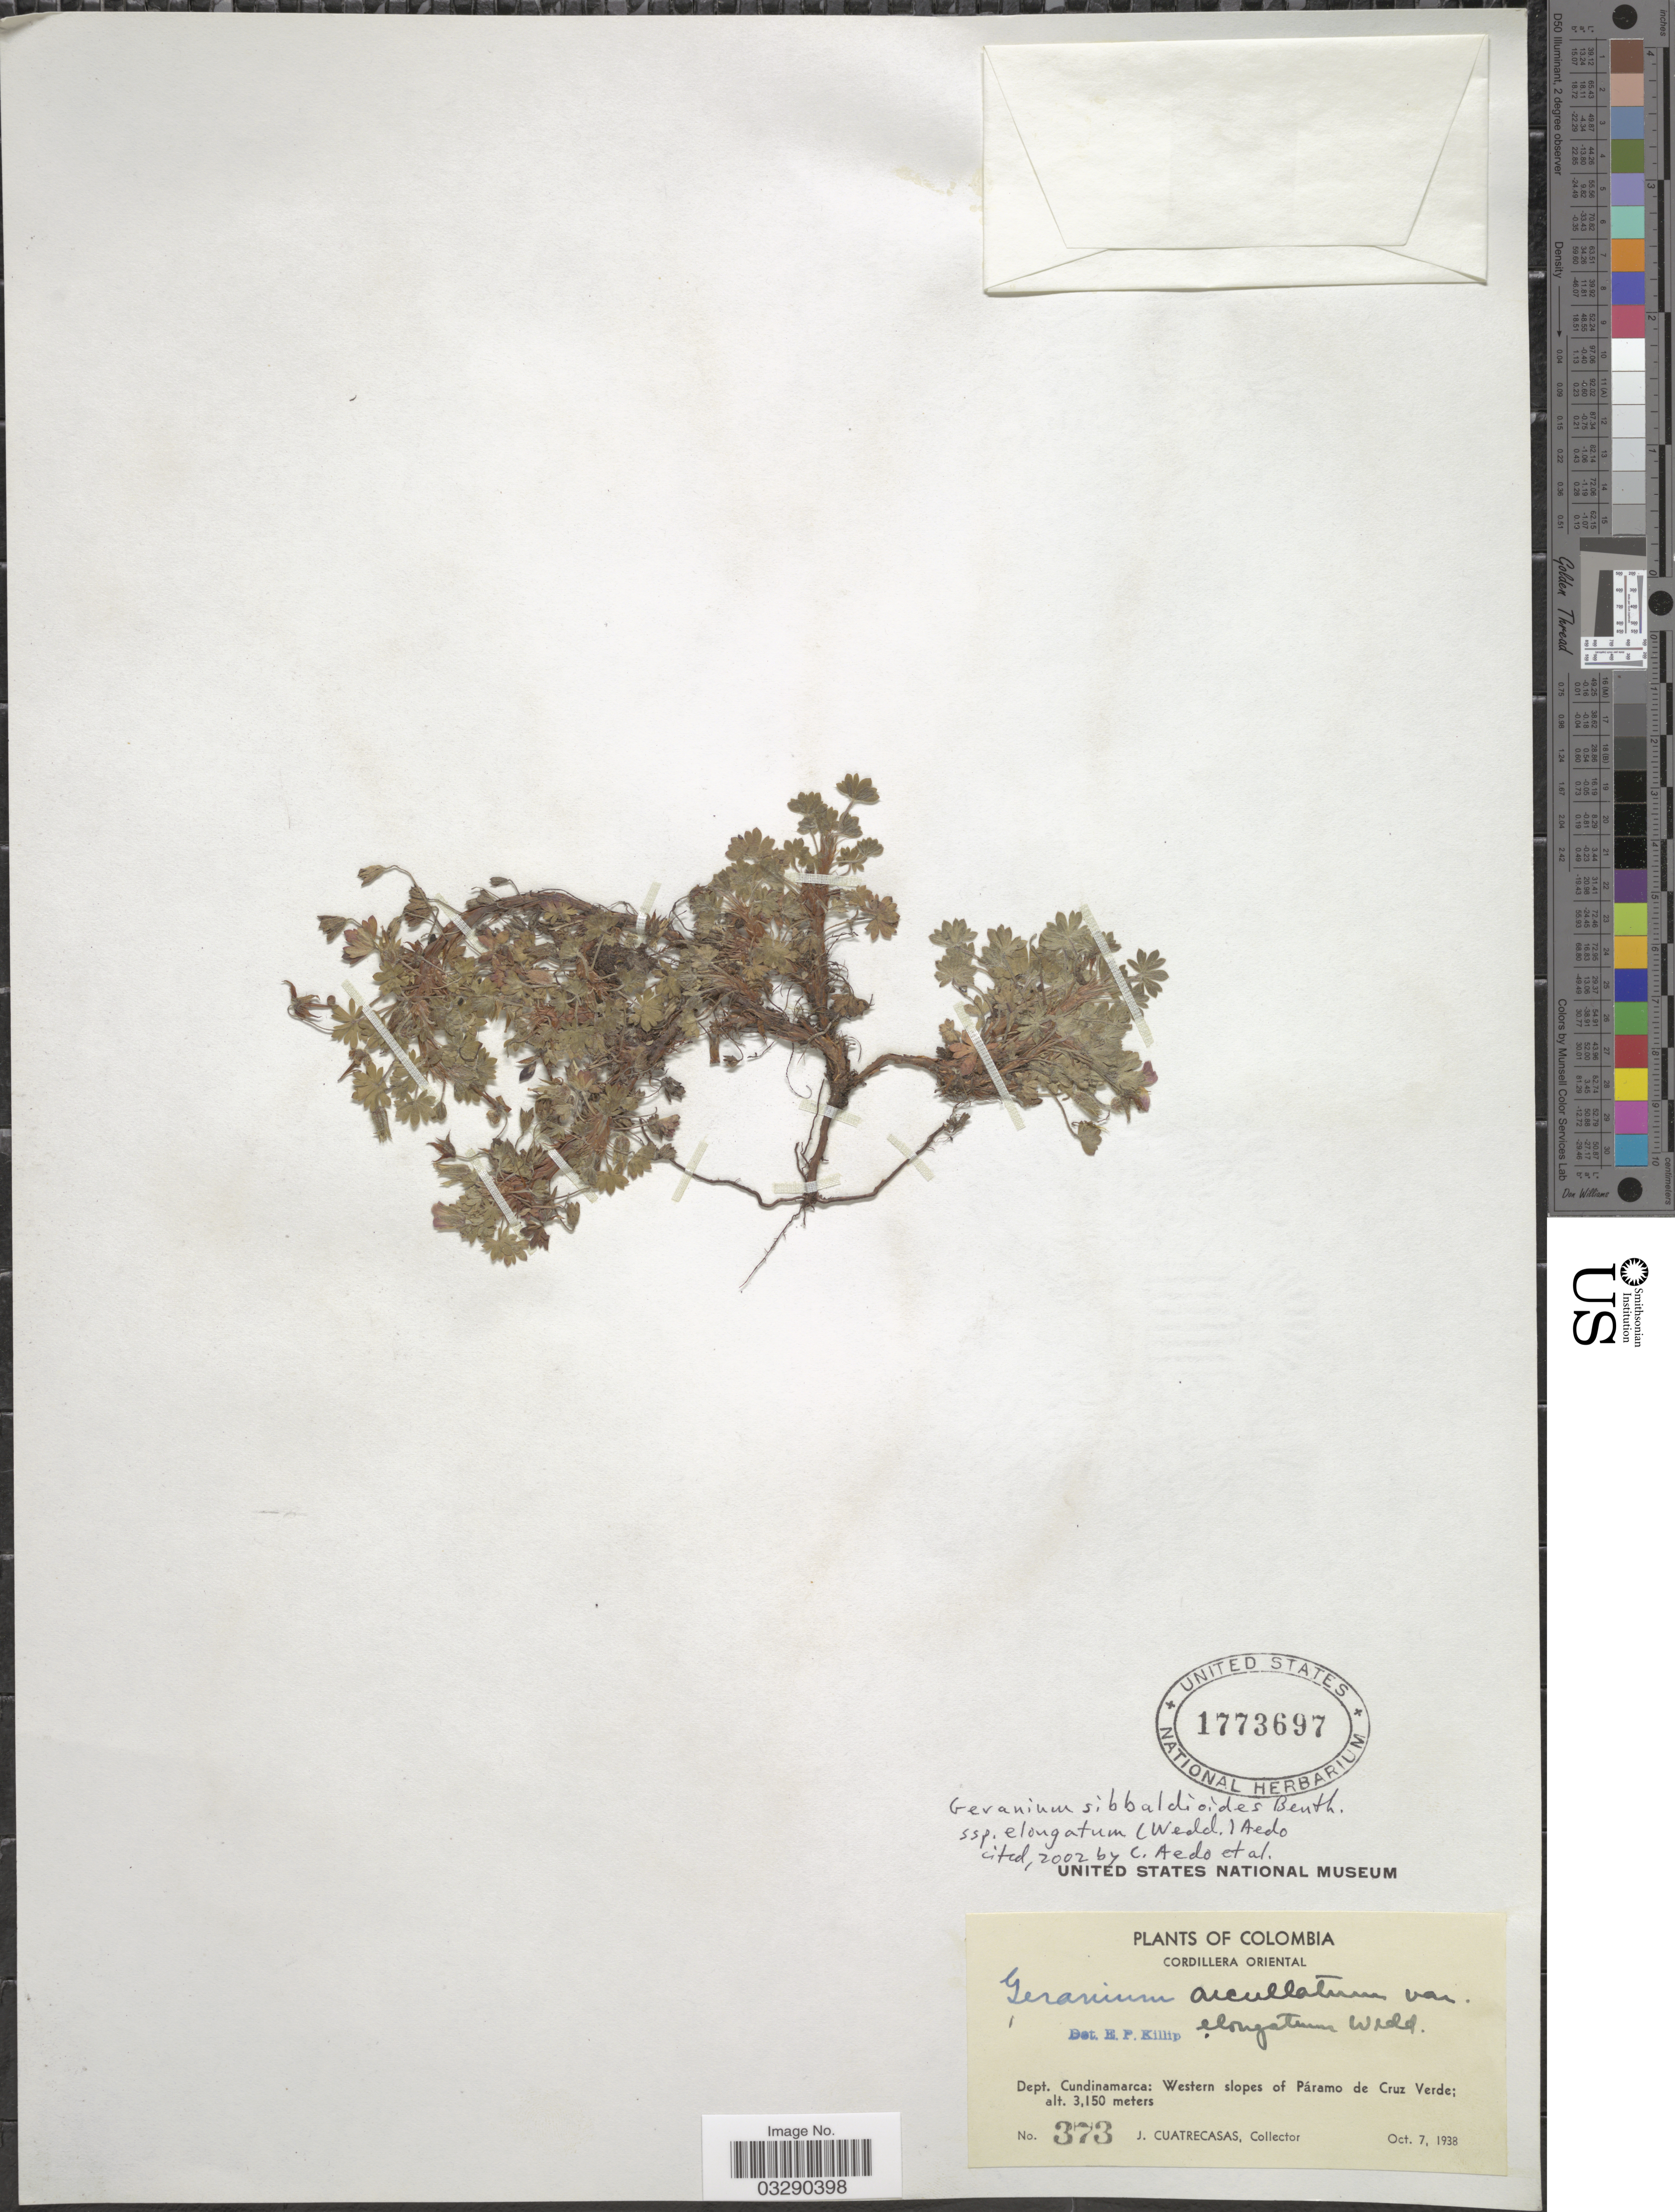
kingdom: Plantae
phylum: Tracheophyta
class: Magnoliopsida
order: Geraniales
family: Geraniaceae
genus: Geranium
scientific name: Geranium sibbaldioides subsp. elongatum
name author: (Wedd.) Aedo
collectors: J. Cuatrecasas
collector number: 373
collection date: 1938-10-07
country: Colombia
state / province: Cundinamarca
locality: Cordillera Oriental. Dept. Cundinamarca: Western slopes of Páramo de Cruz Verde.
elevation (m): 3150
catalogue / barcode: US 1773697